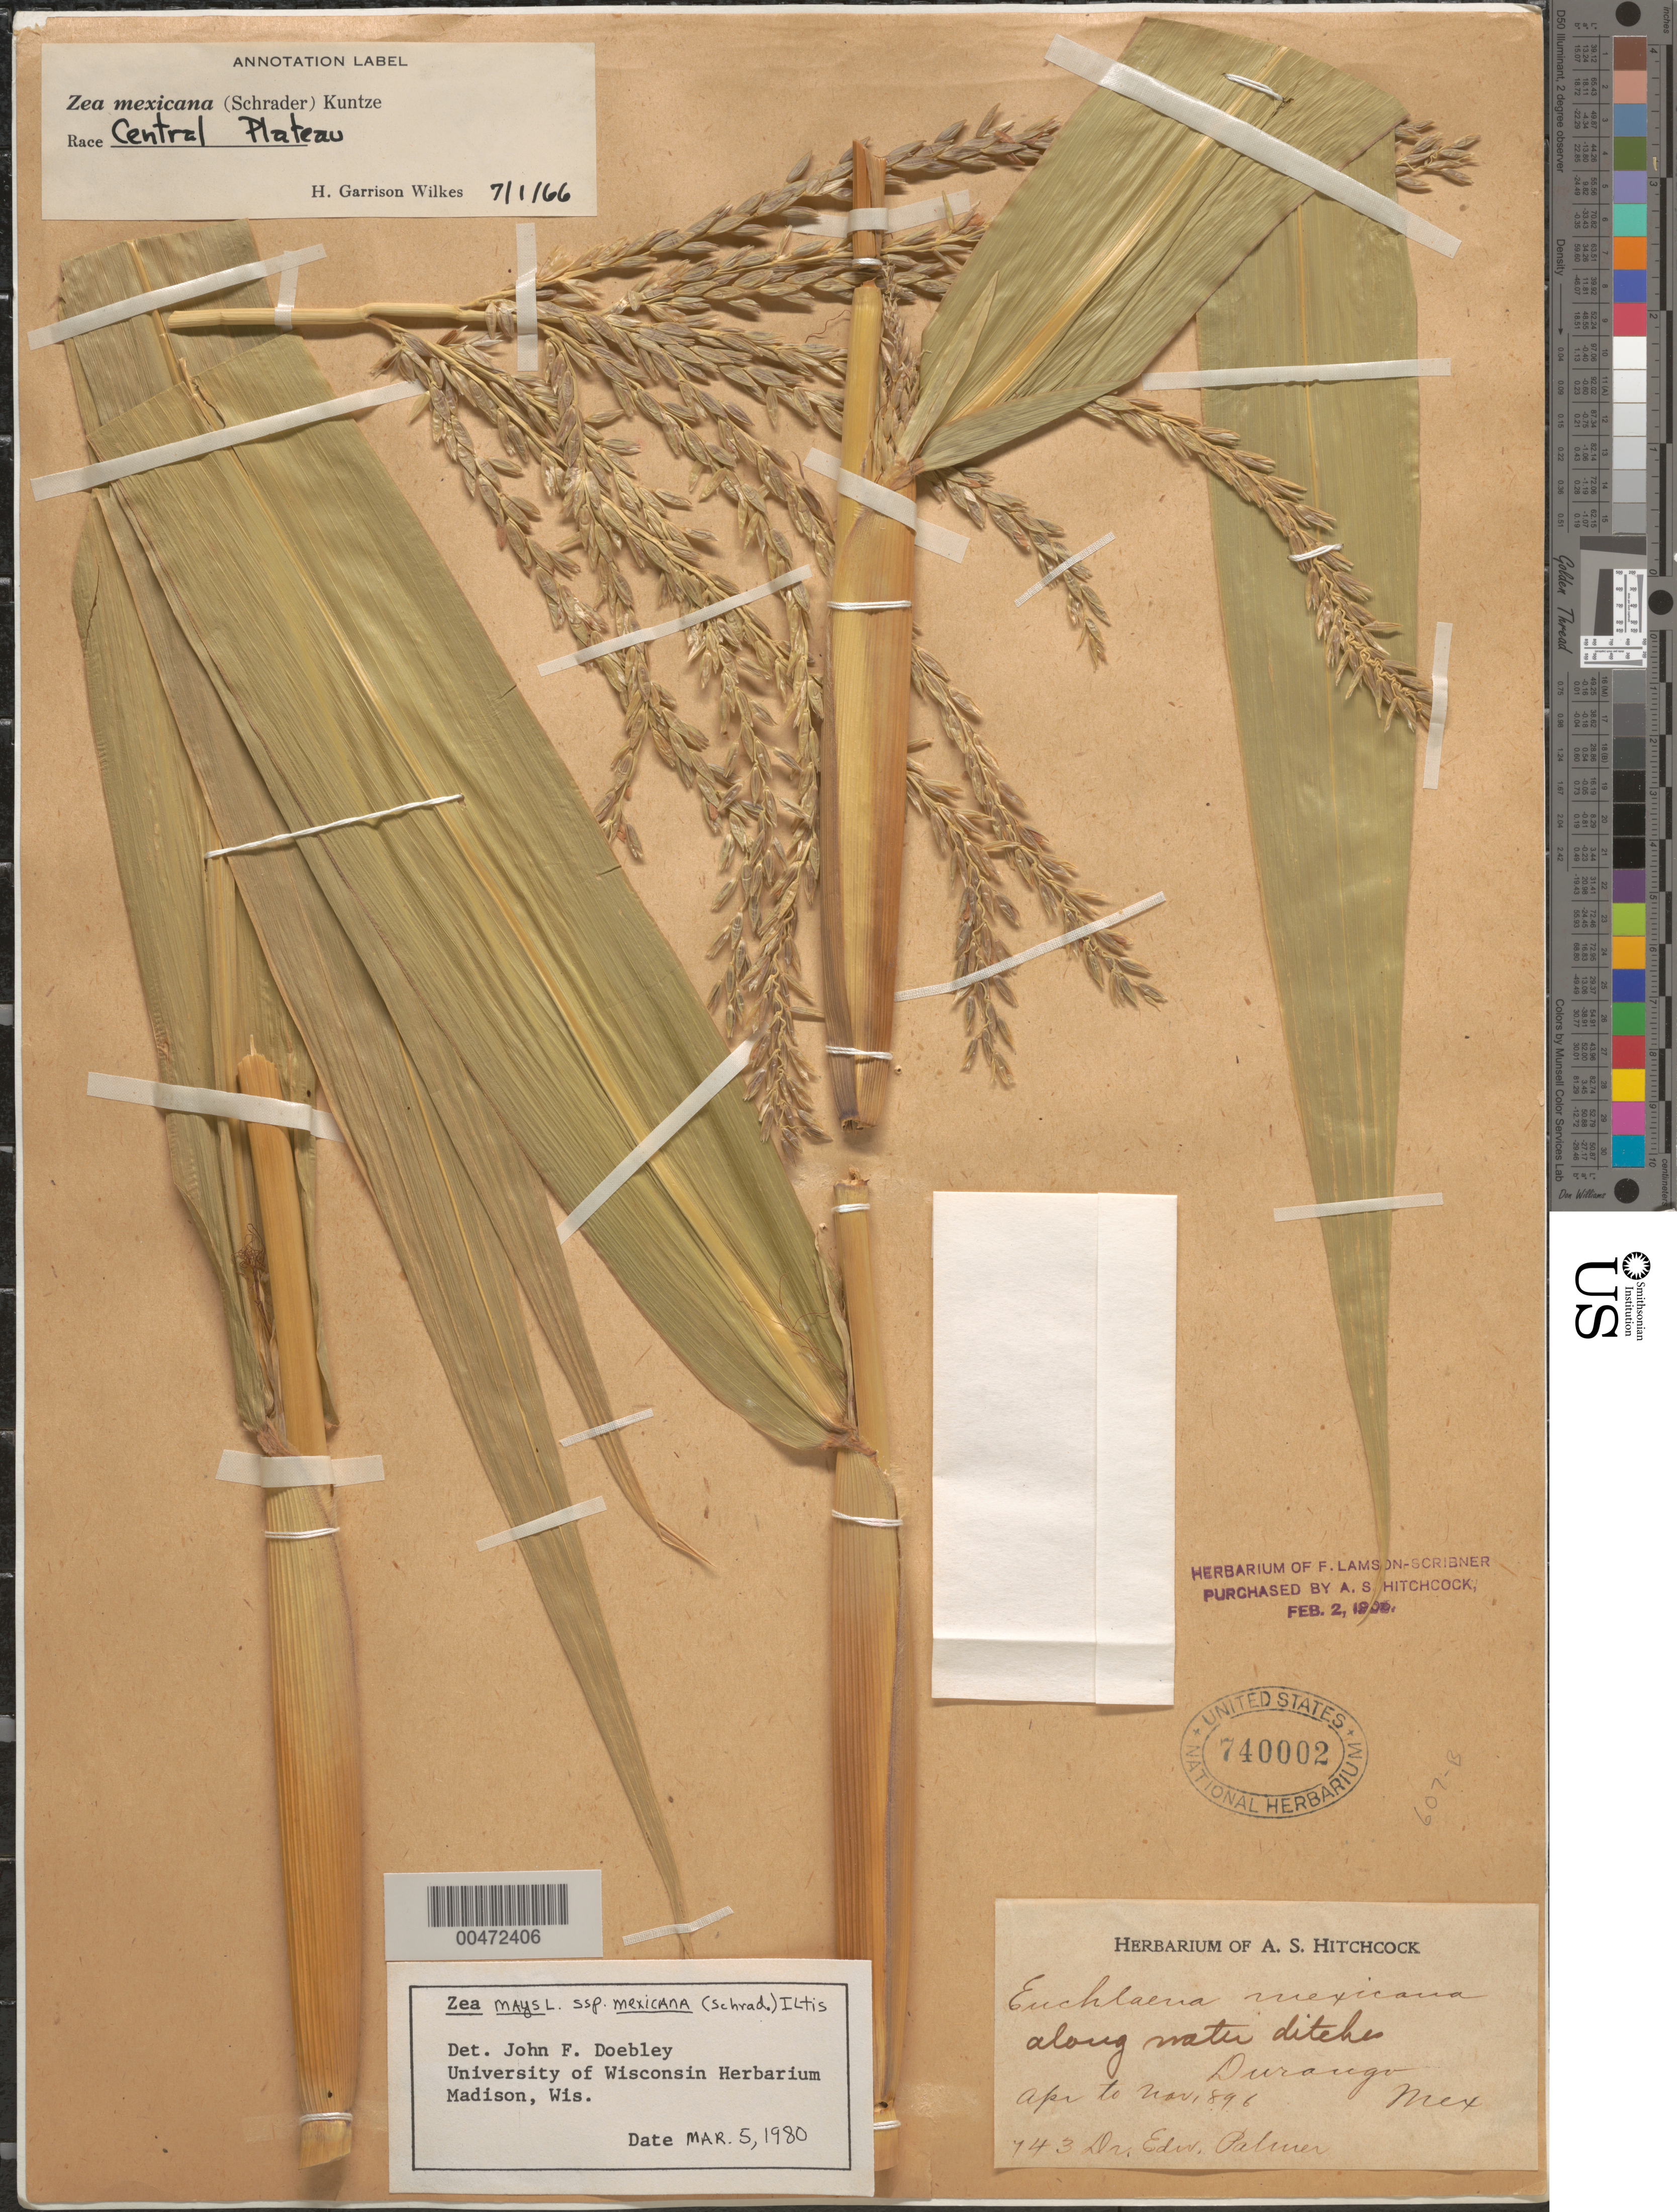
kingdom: Plantae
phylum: Tracheophyta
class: Liliopsida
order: Poales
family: Poaceae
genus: Zea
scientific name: Zea mays subsp. mexicana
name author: (Schrad.) Iltis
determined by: Doebley, John F.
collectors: E. Palmer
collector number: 743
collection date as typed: Apr 1896 to Nov 1896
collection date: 1896-04/1896-11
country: Mexico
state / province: Durango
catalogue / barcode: US 740002